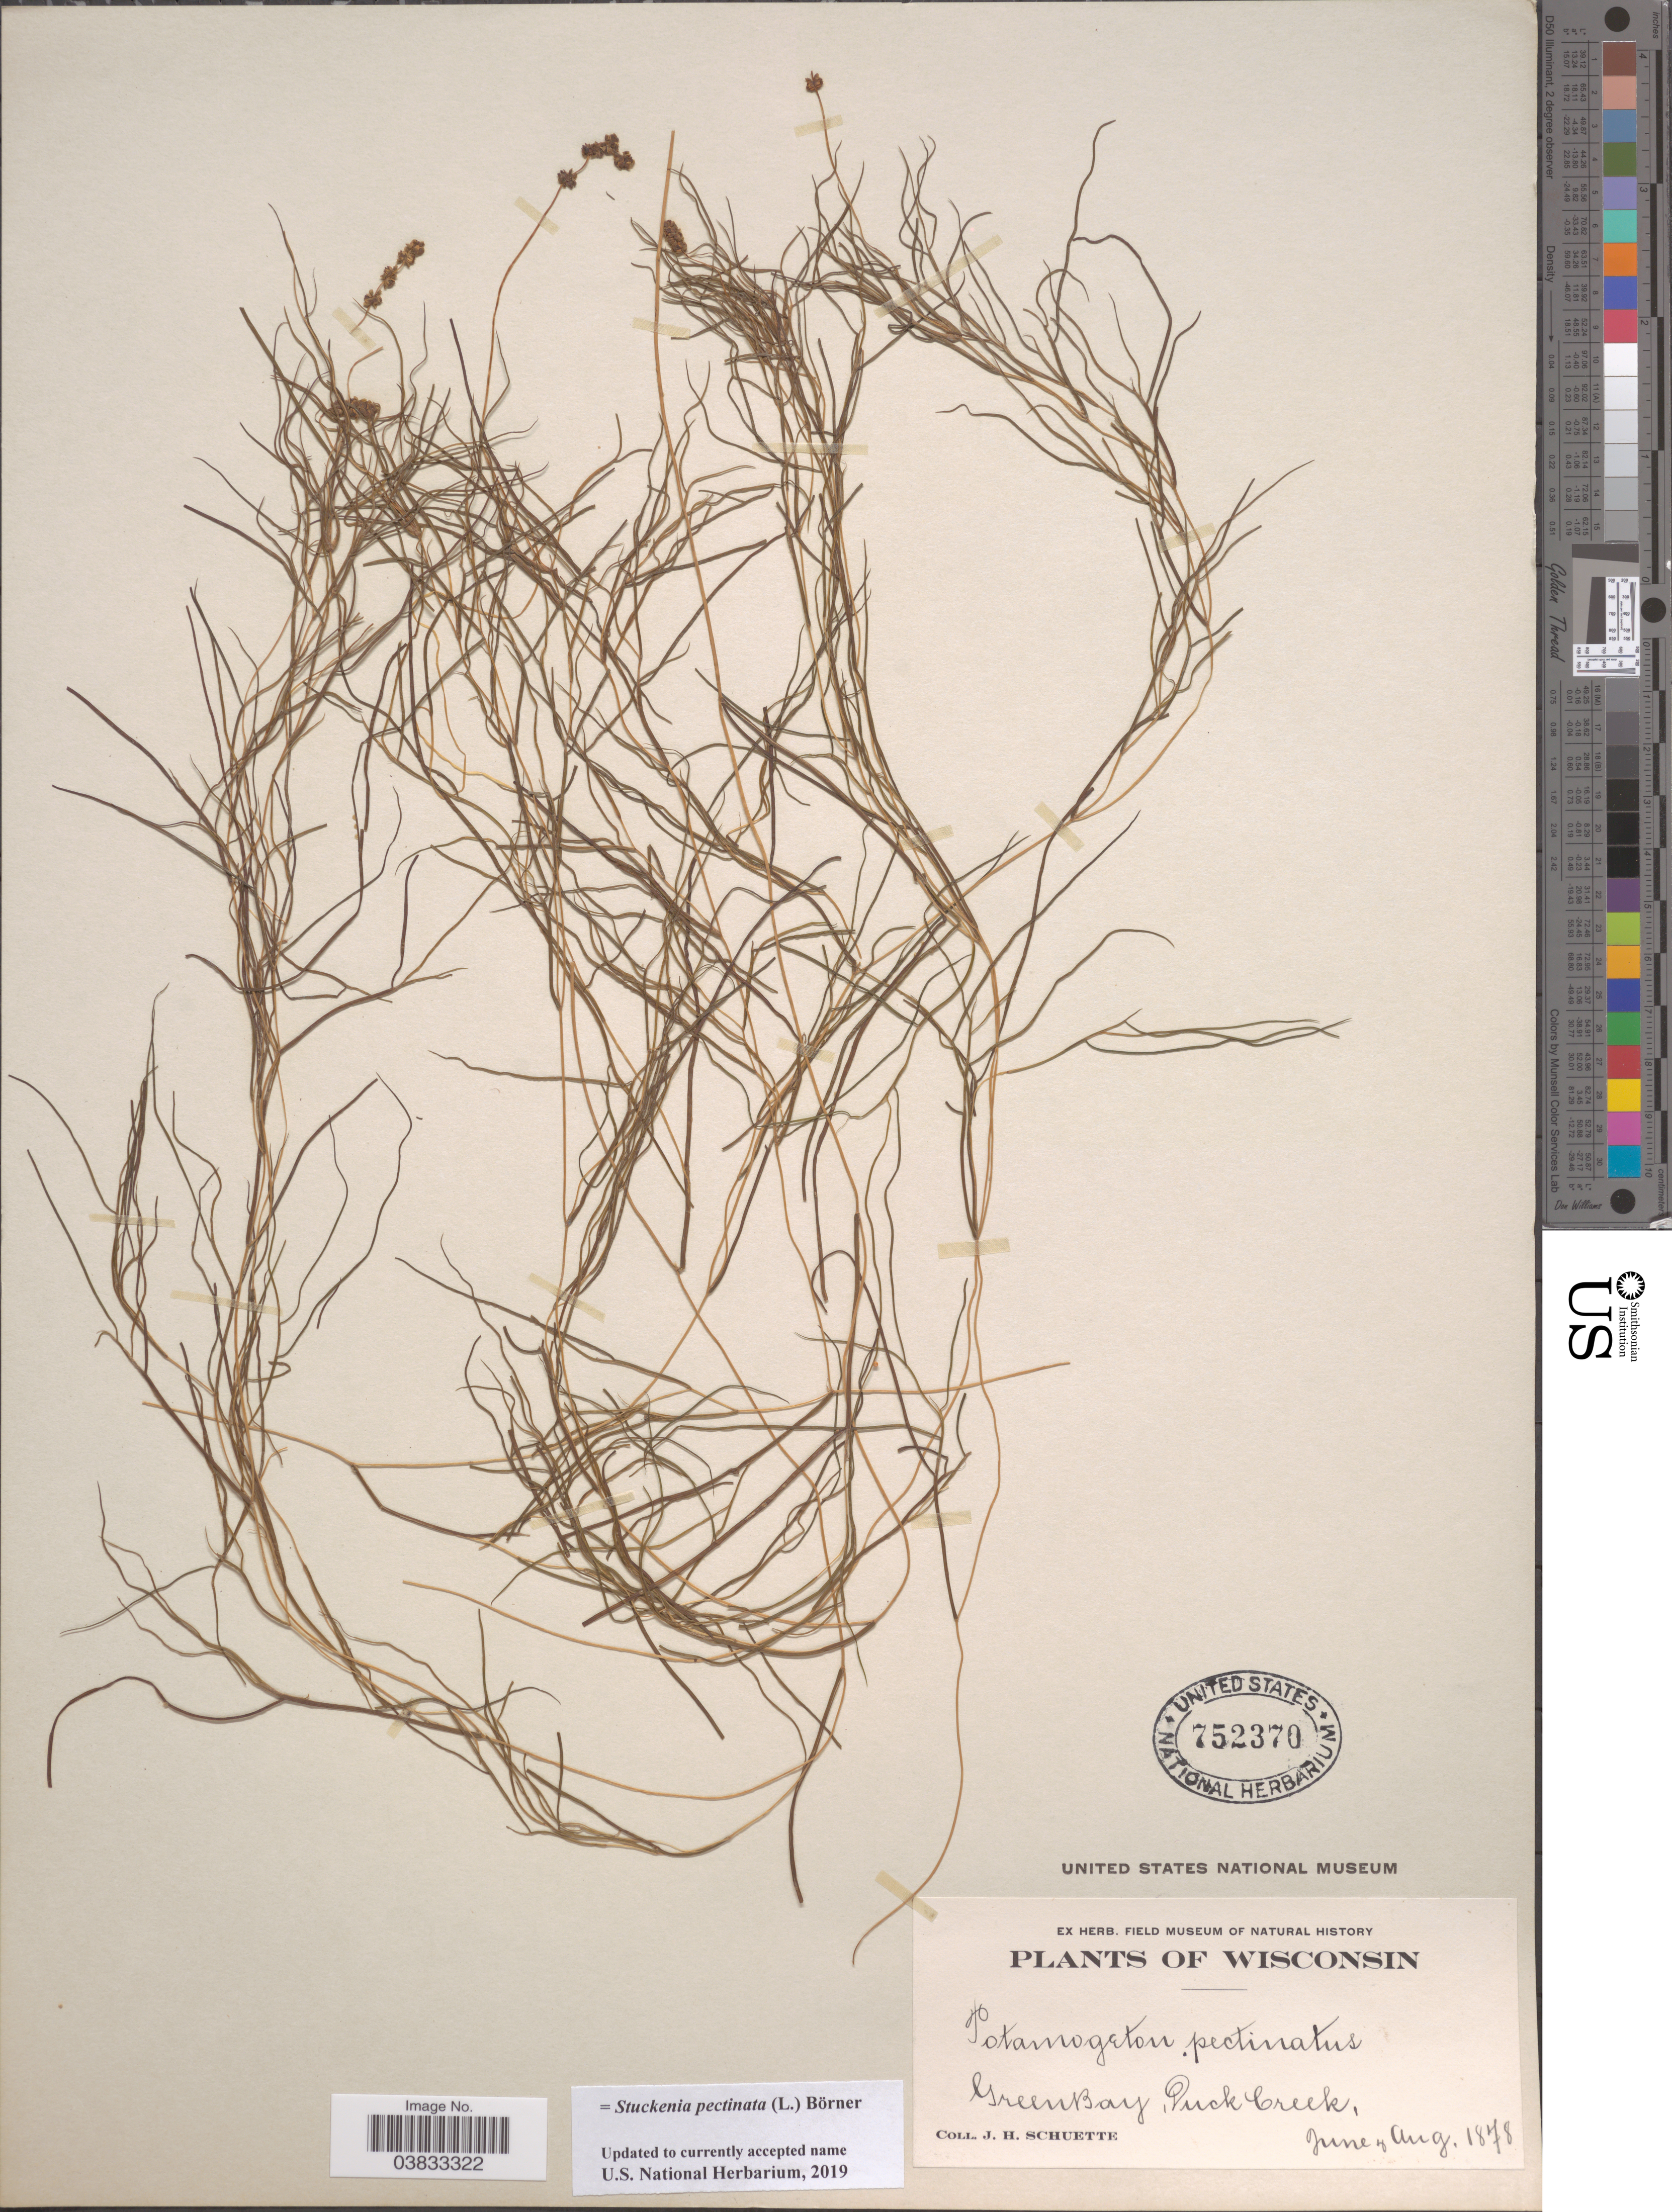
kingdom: Plantae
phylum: Tracheophyta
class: Liliopsida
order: Alismatales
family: Potamogetonaceae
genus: Stuckenia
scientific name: Stuckenia pectinata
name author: (L.) Börner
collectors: J. H. Schuette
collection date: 1878-06/1878-08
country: United States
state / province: Wisconsin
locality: Green Bay, Duck Creek.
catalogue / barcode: US 752370